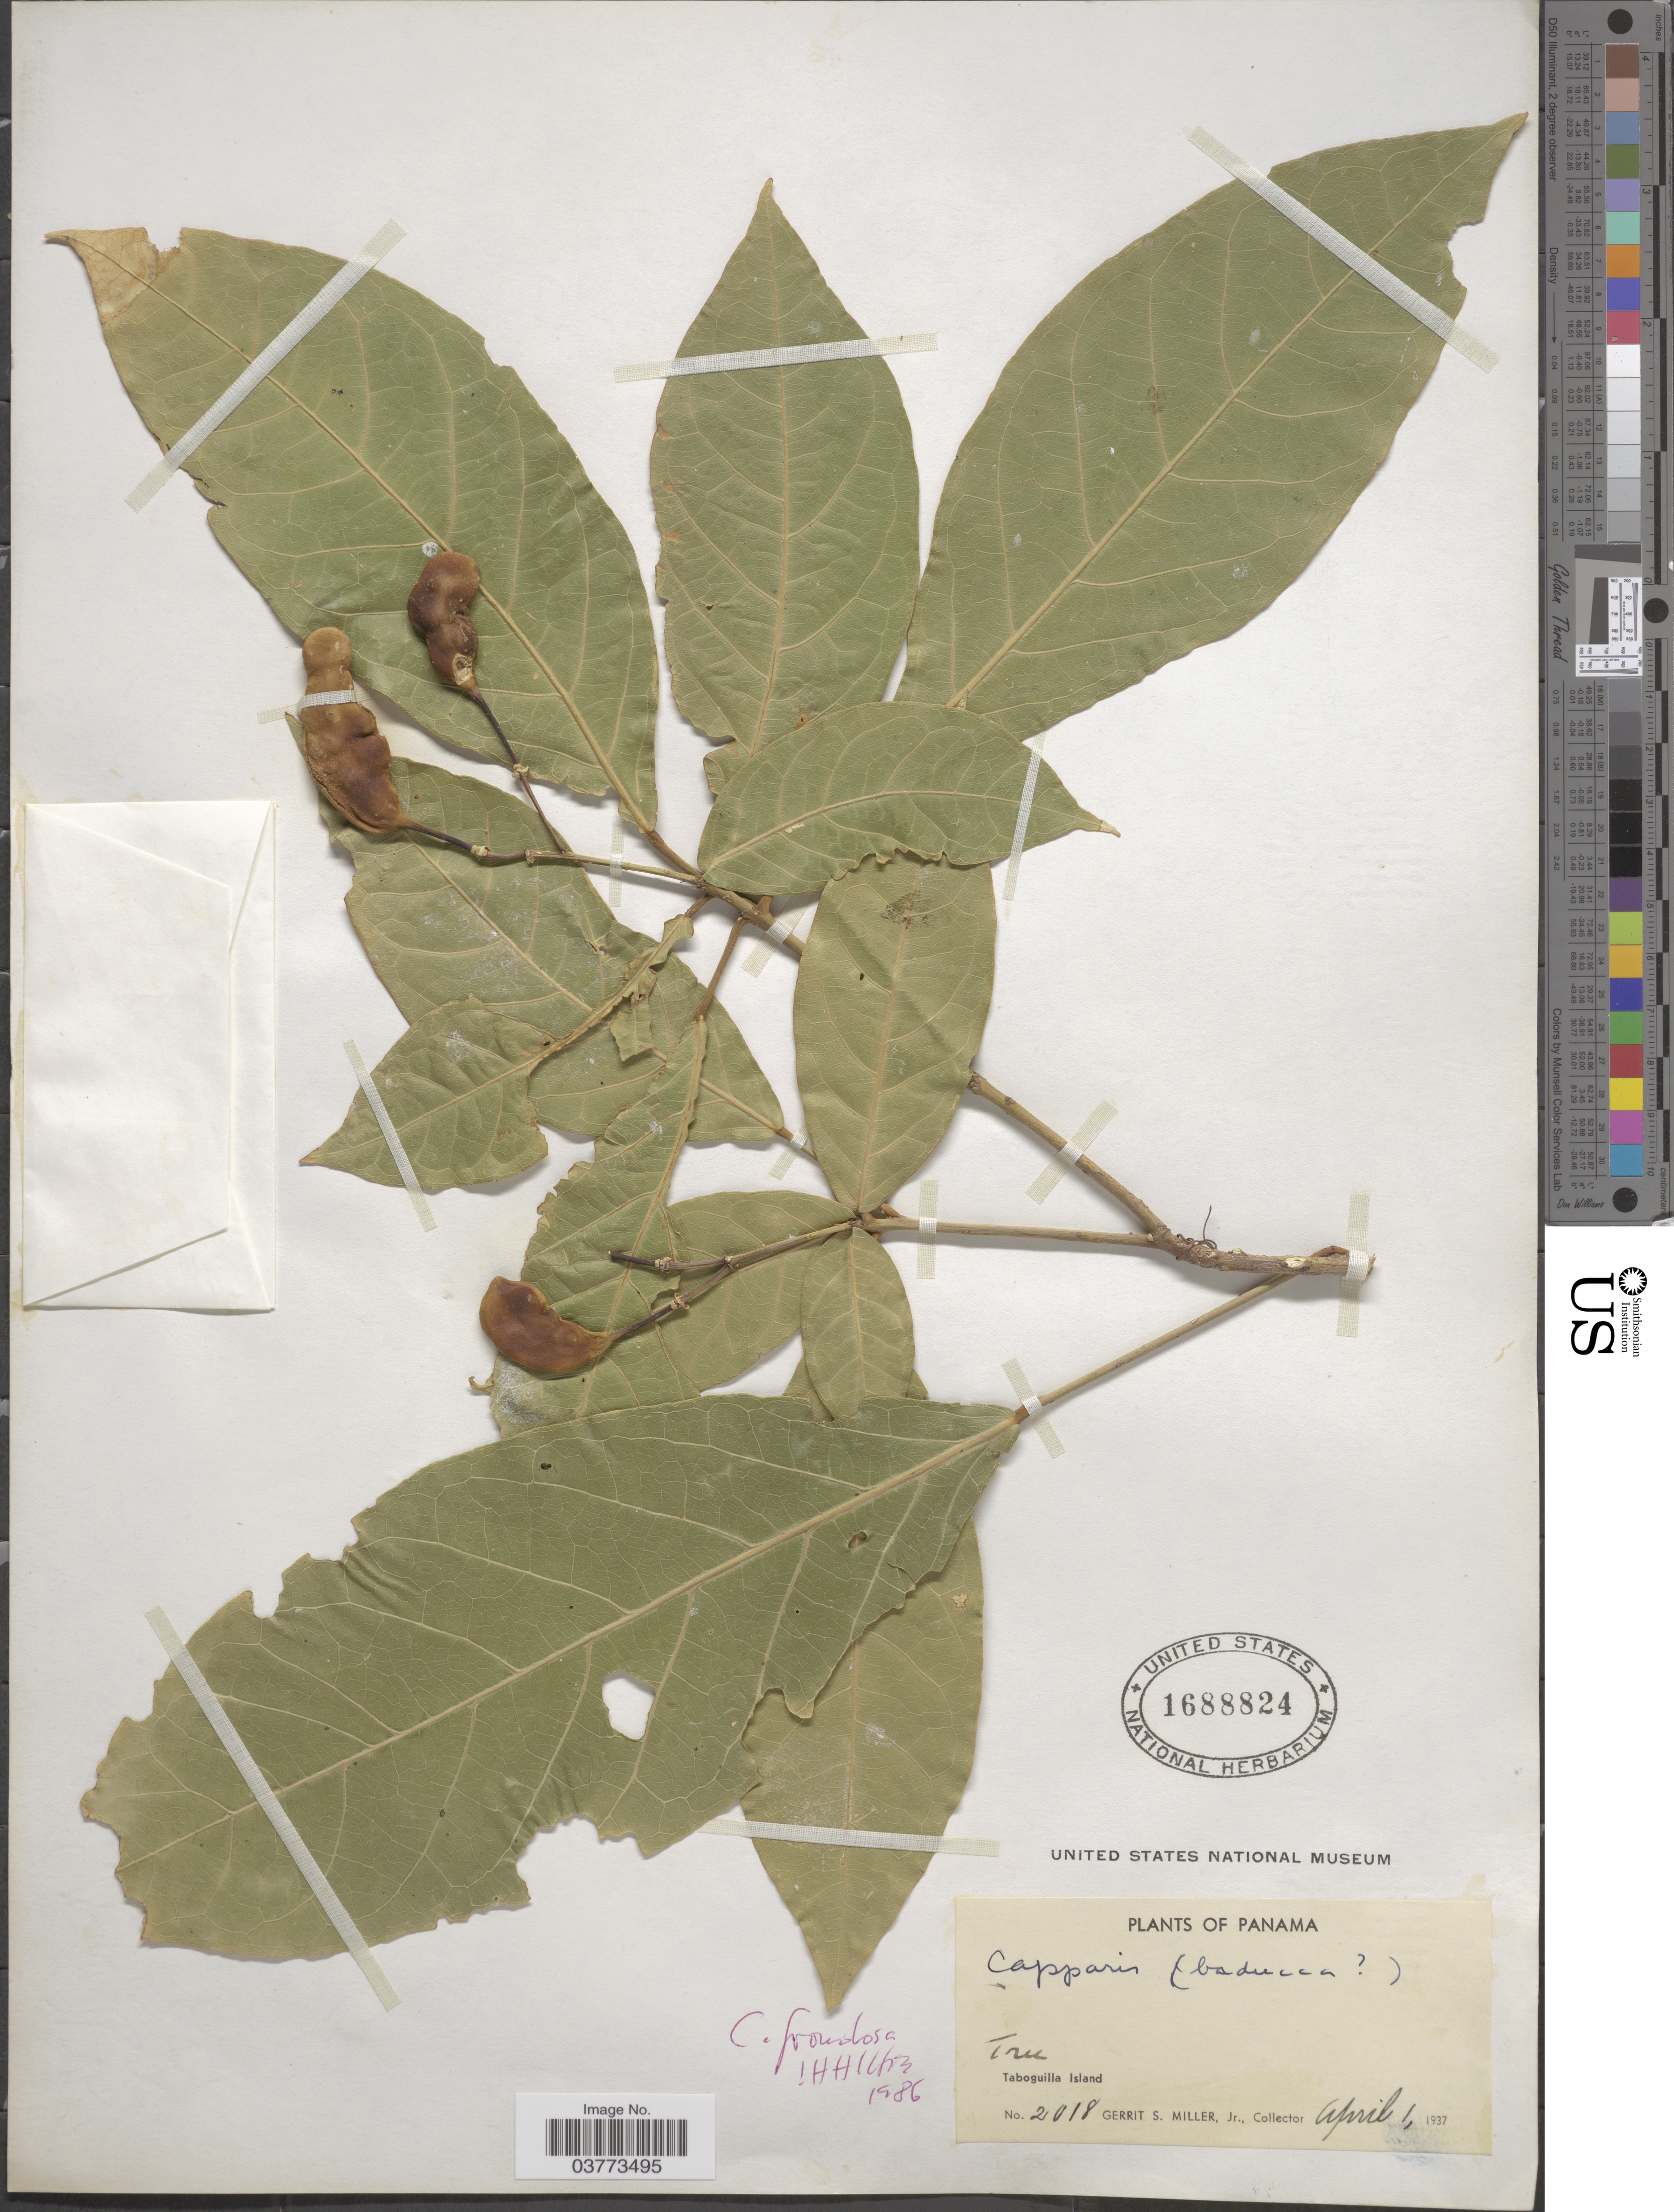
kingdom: Plantae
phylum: Tracheophyta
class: Magnoliopsida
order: Brassicales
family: Capparaceae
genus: Capparidastrum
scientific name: Capparidastrum frondosum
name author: (Jacq.) Cornejo & Iltis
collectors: G. S. Miller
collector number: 2018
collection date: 1937-04-01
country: Panama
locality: Taboguilla Island.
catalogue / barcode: US 1688824